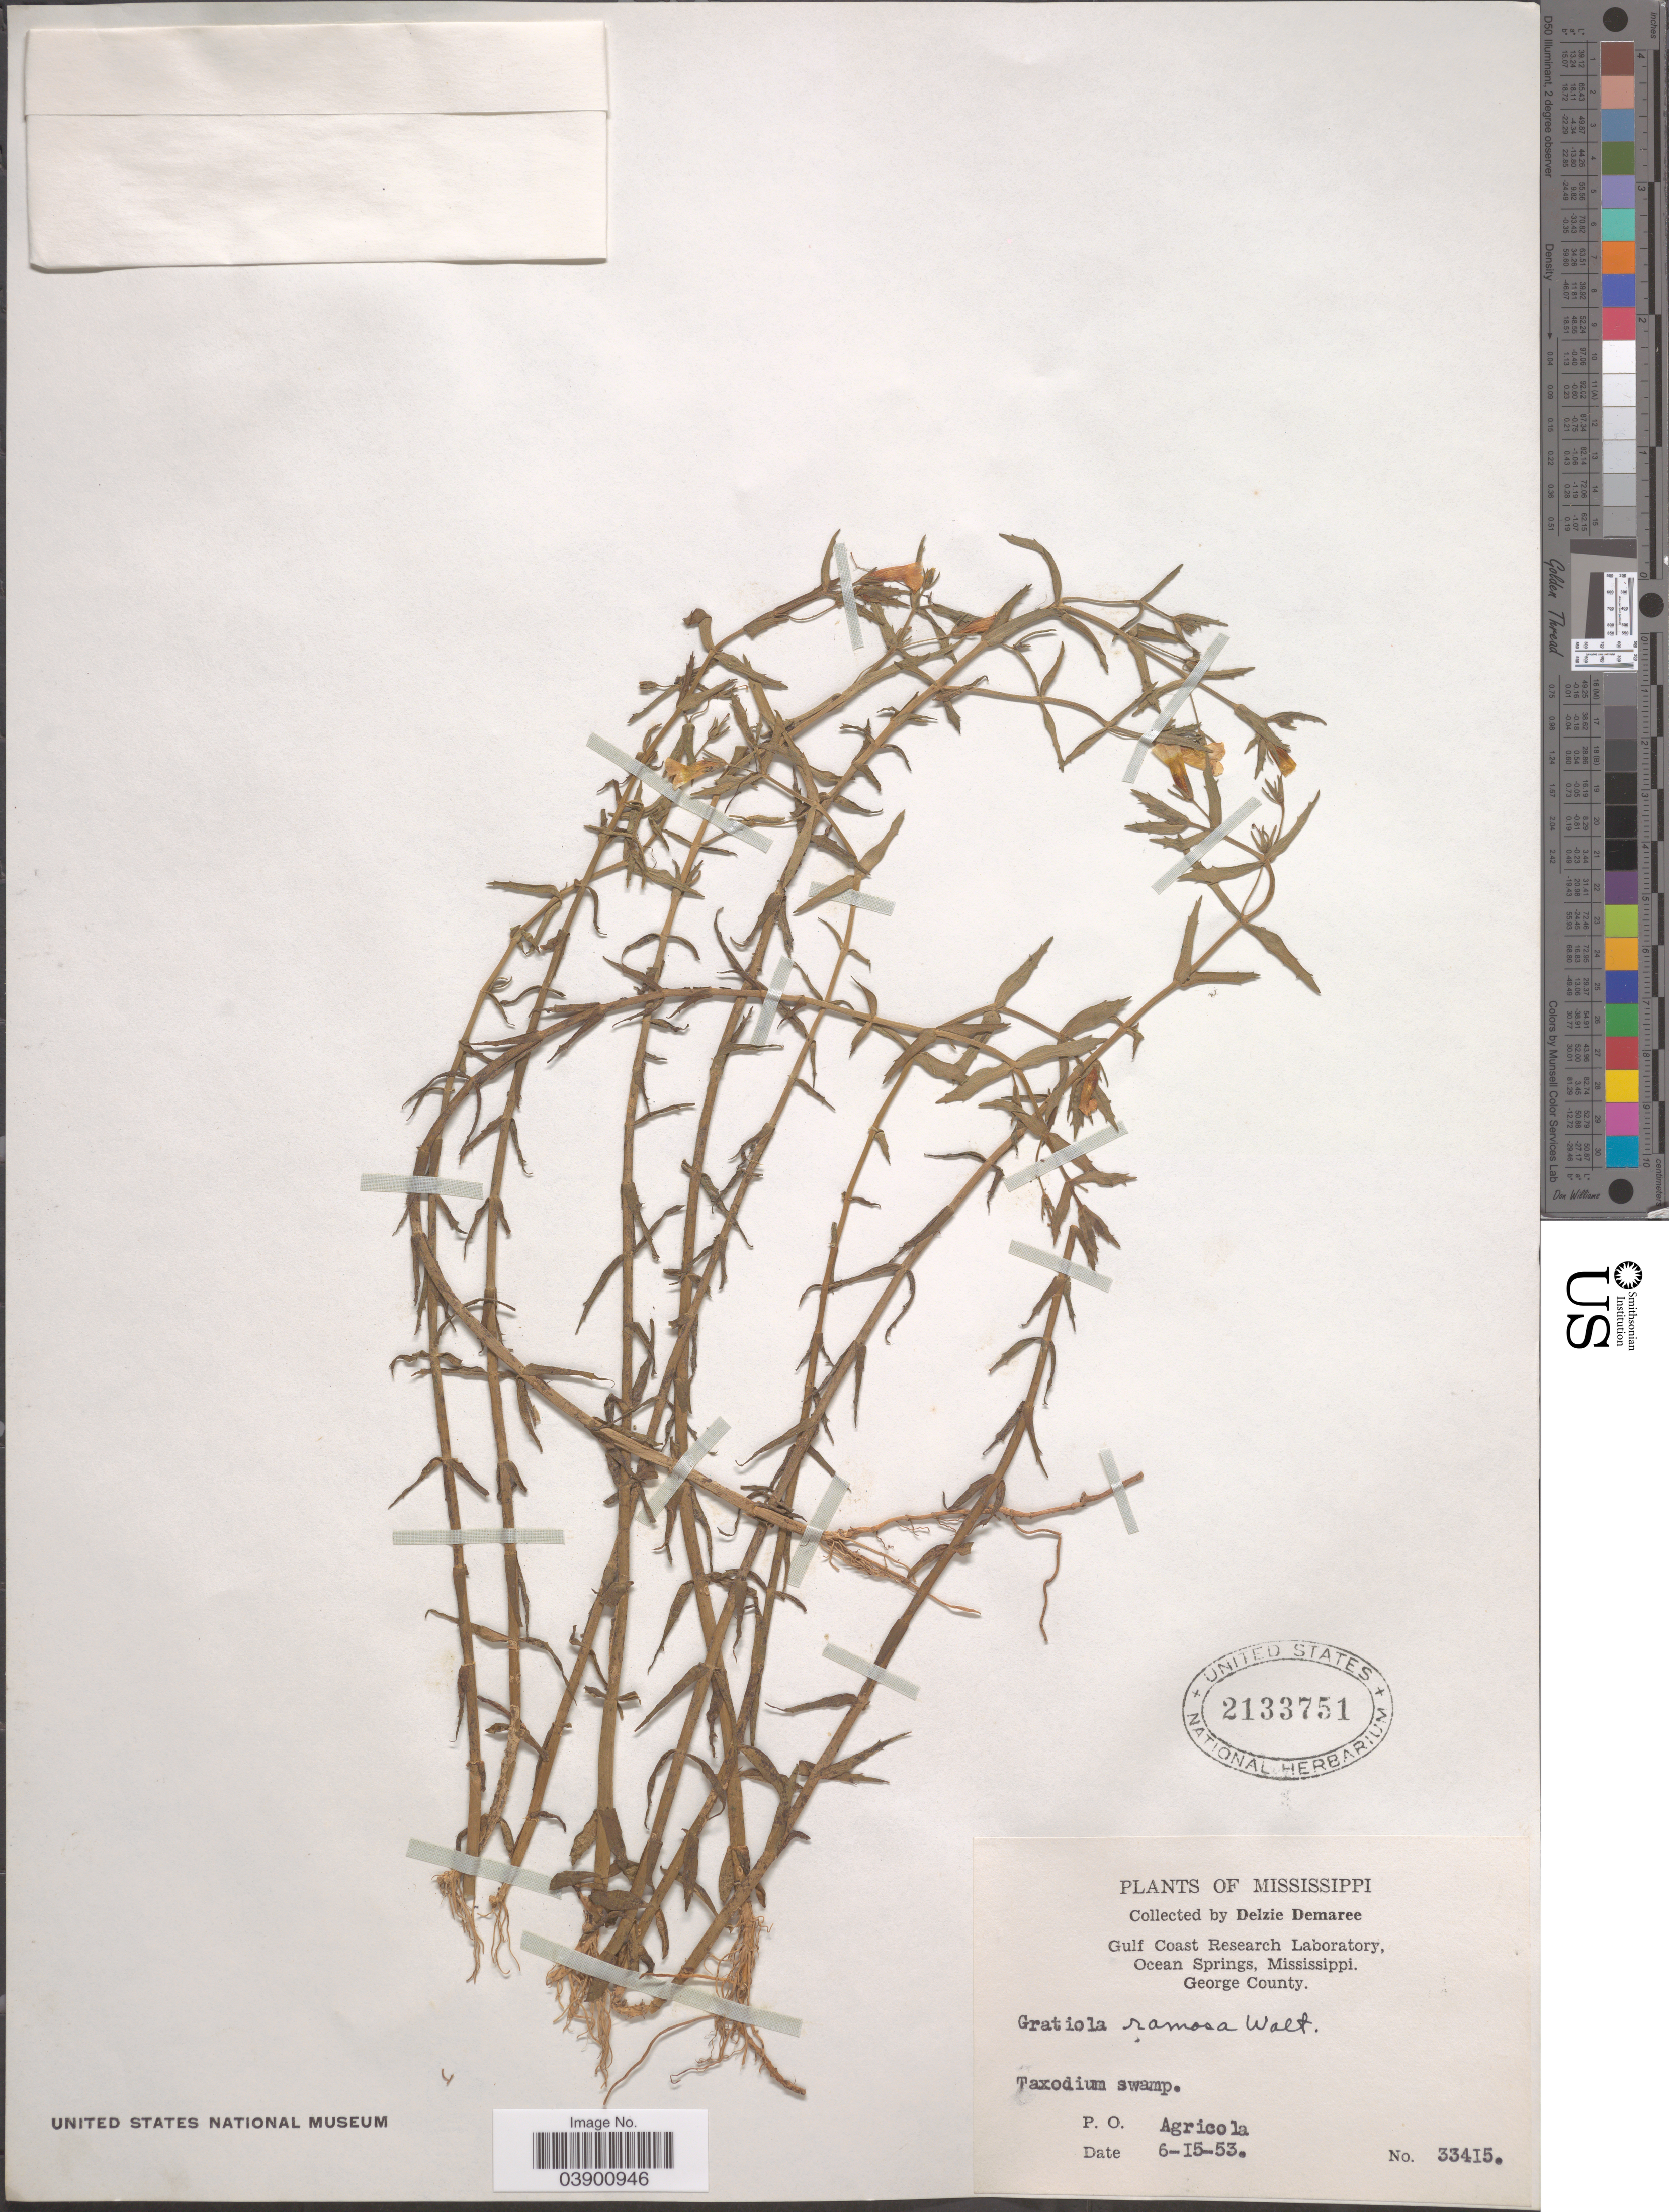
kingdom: Plantae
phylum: Tracheophyta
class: Magnoliopsida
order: Lamiales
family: Plantaginaceae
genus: Gratiola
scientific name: Gratiola ramosa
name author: Walter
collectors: D. Demaree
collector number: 33415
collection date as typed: Transcribed d/m/y: 15/6/53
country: United States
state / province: Mississippi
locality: Ocean Springs. George County. P.O. Agricola.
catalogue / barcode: US 2133751